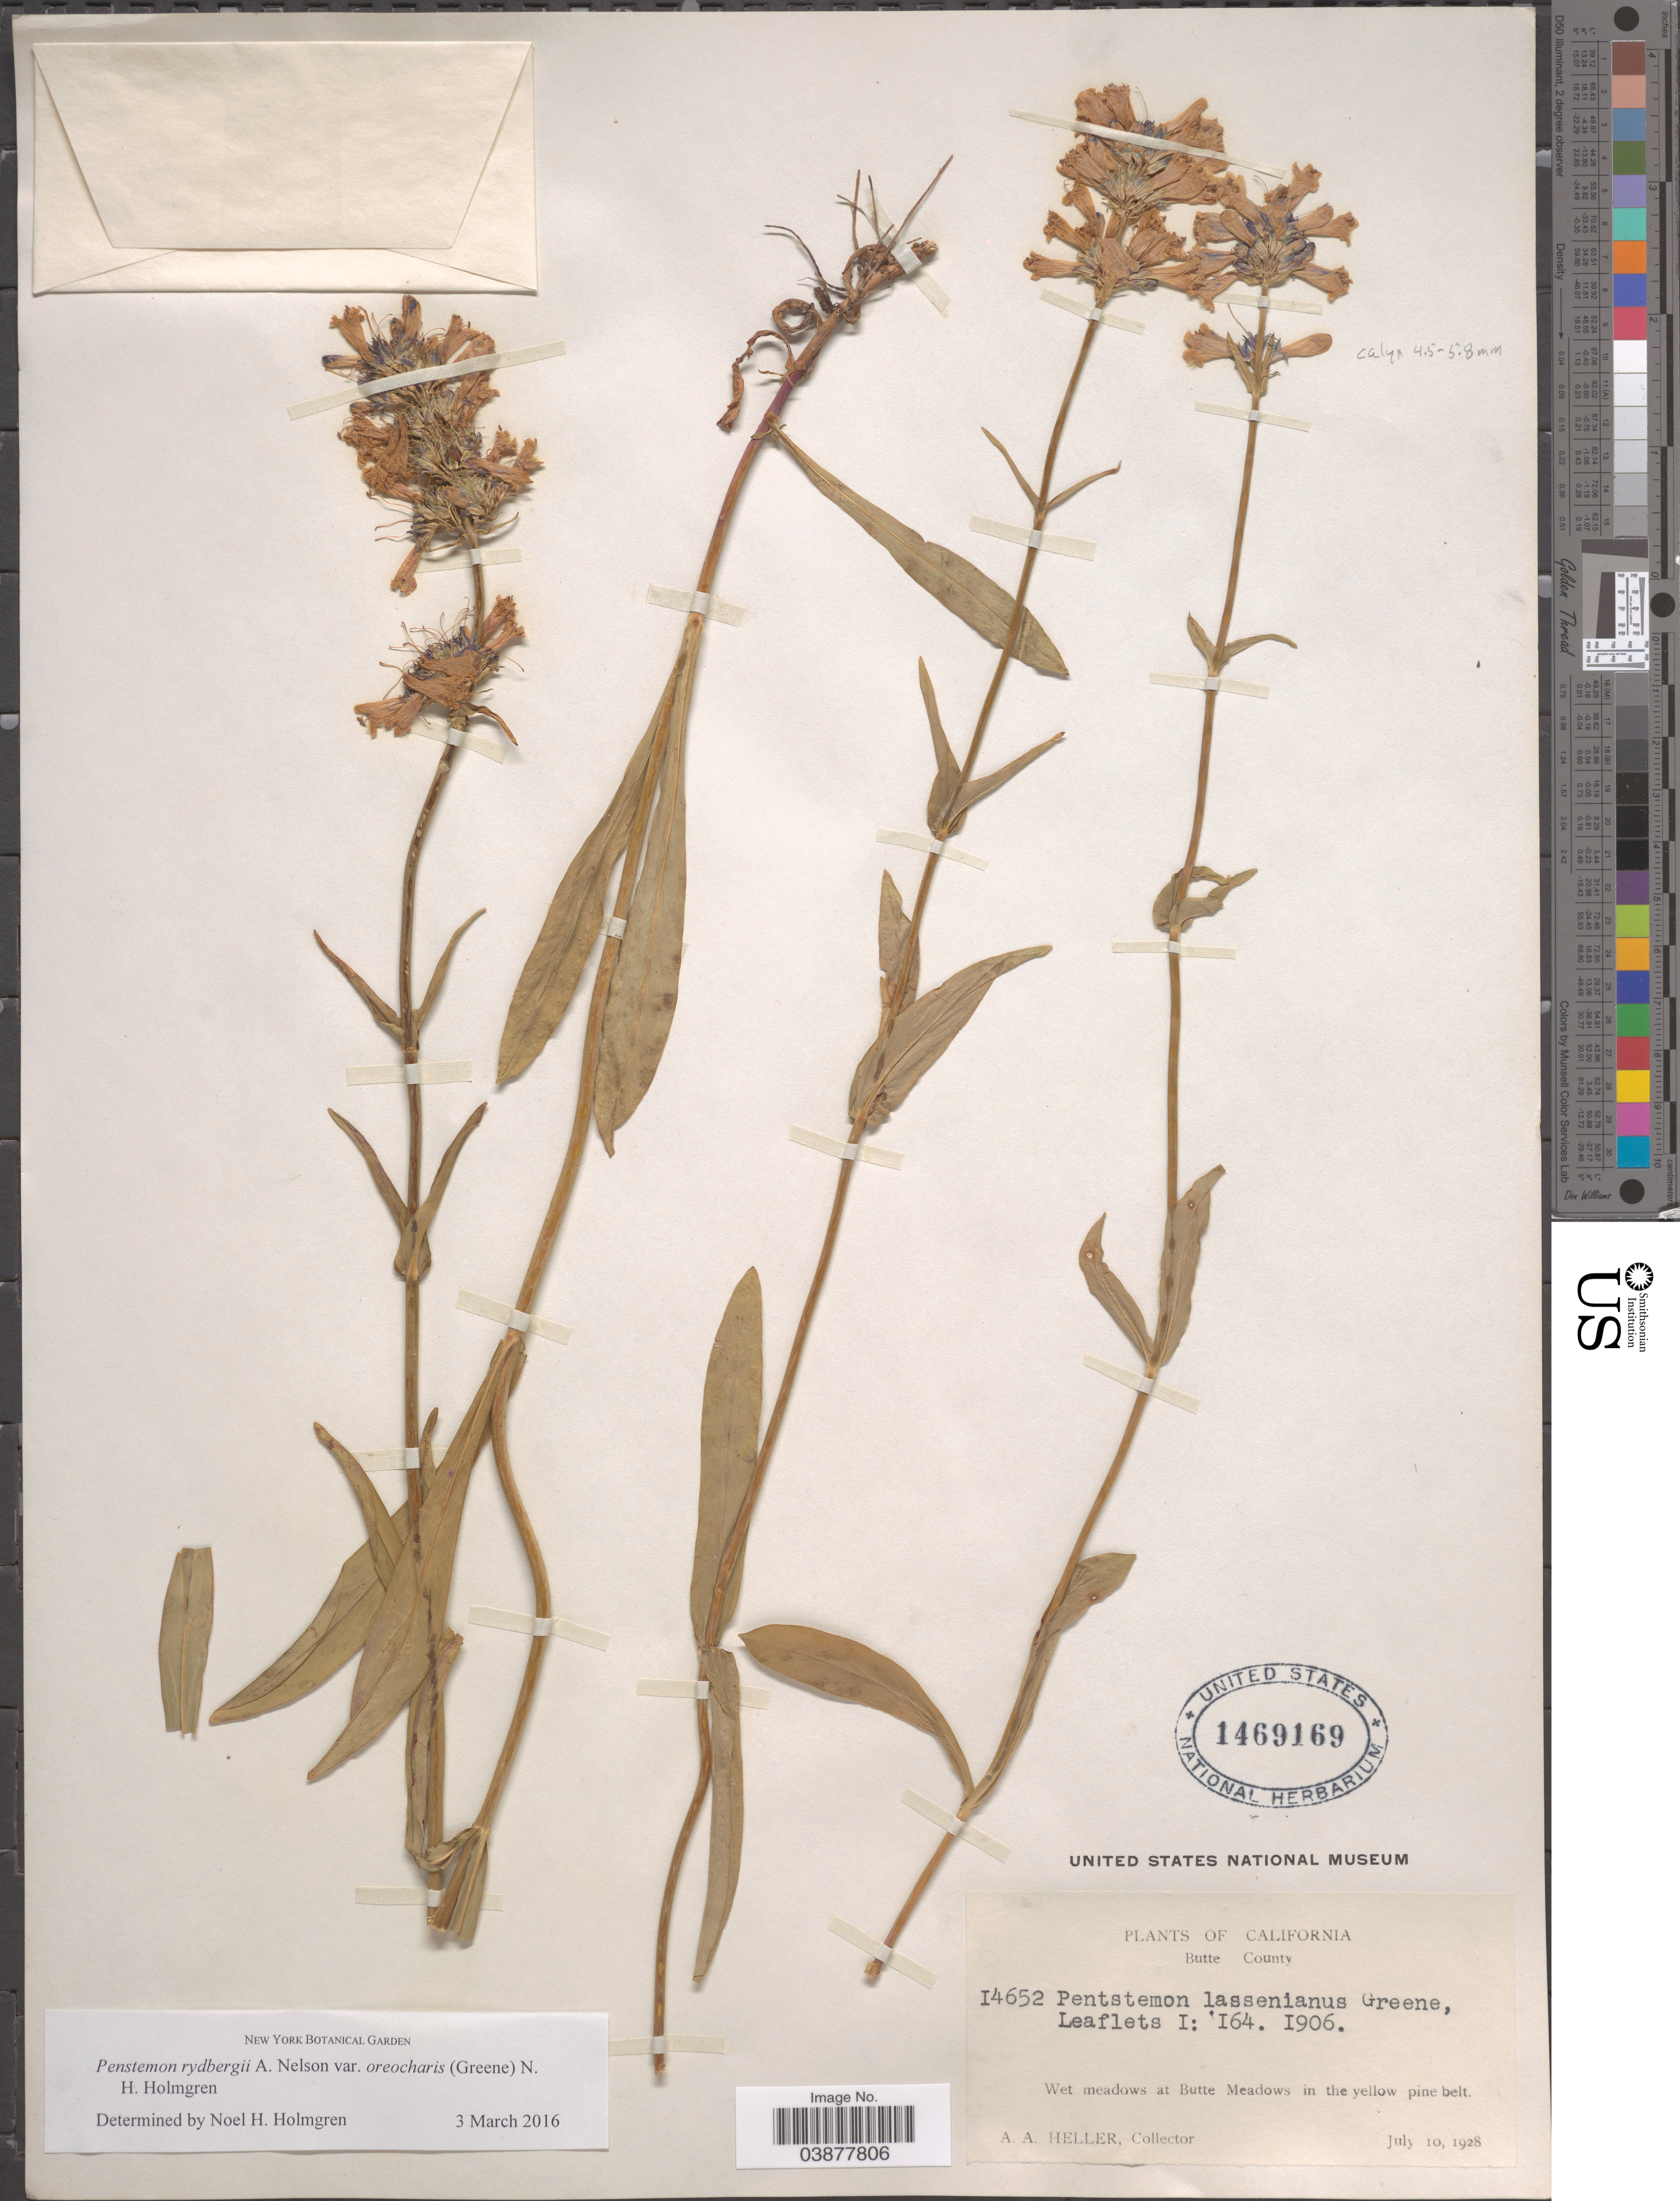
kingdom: Plantae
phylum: Tracheophyta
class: Magnoliopsida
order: Lamiales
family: Plantaginaceae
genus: Penstemon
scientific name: Penstemon rydbergii var. oreocharis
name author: (Greene) N.H. Holmgren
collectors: A. A. Heller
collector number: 14652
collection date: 1928-07-10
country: United States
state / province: California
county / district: Butte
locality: Butte County. Wet meadows at Butte Meadows in the yellow pine belt.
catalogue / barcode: US 1469169